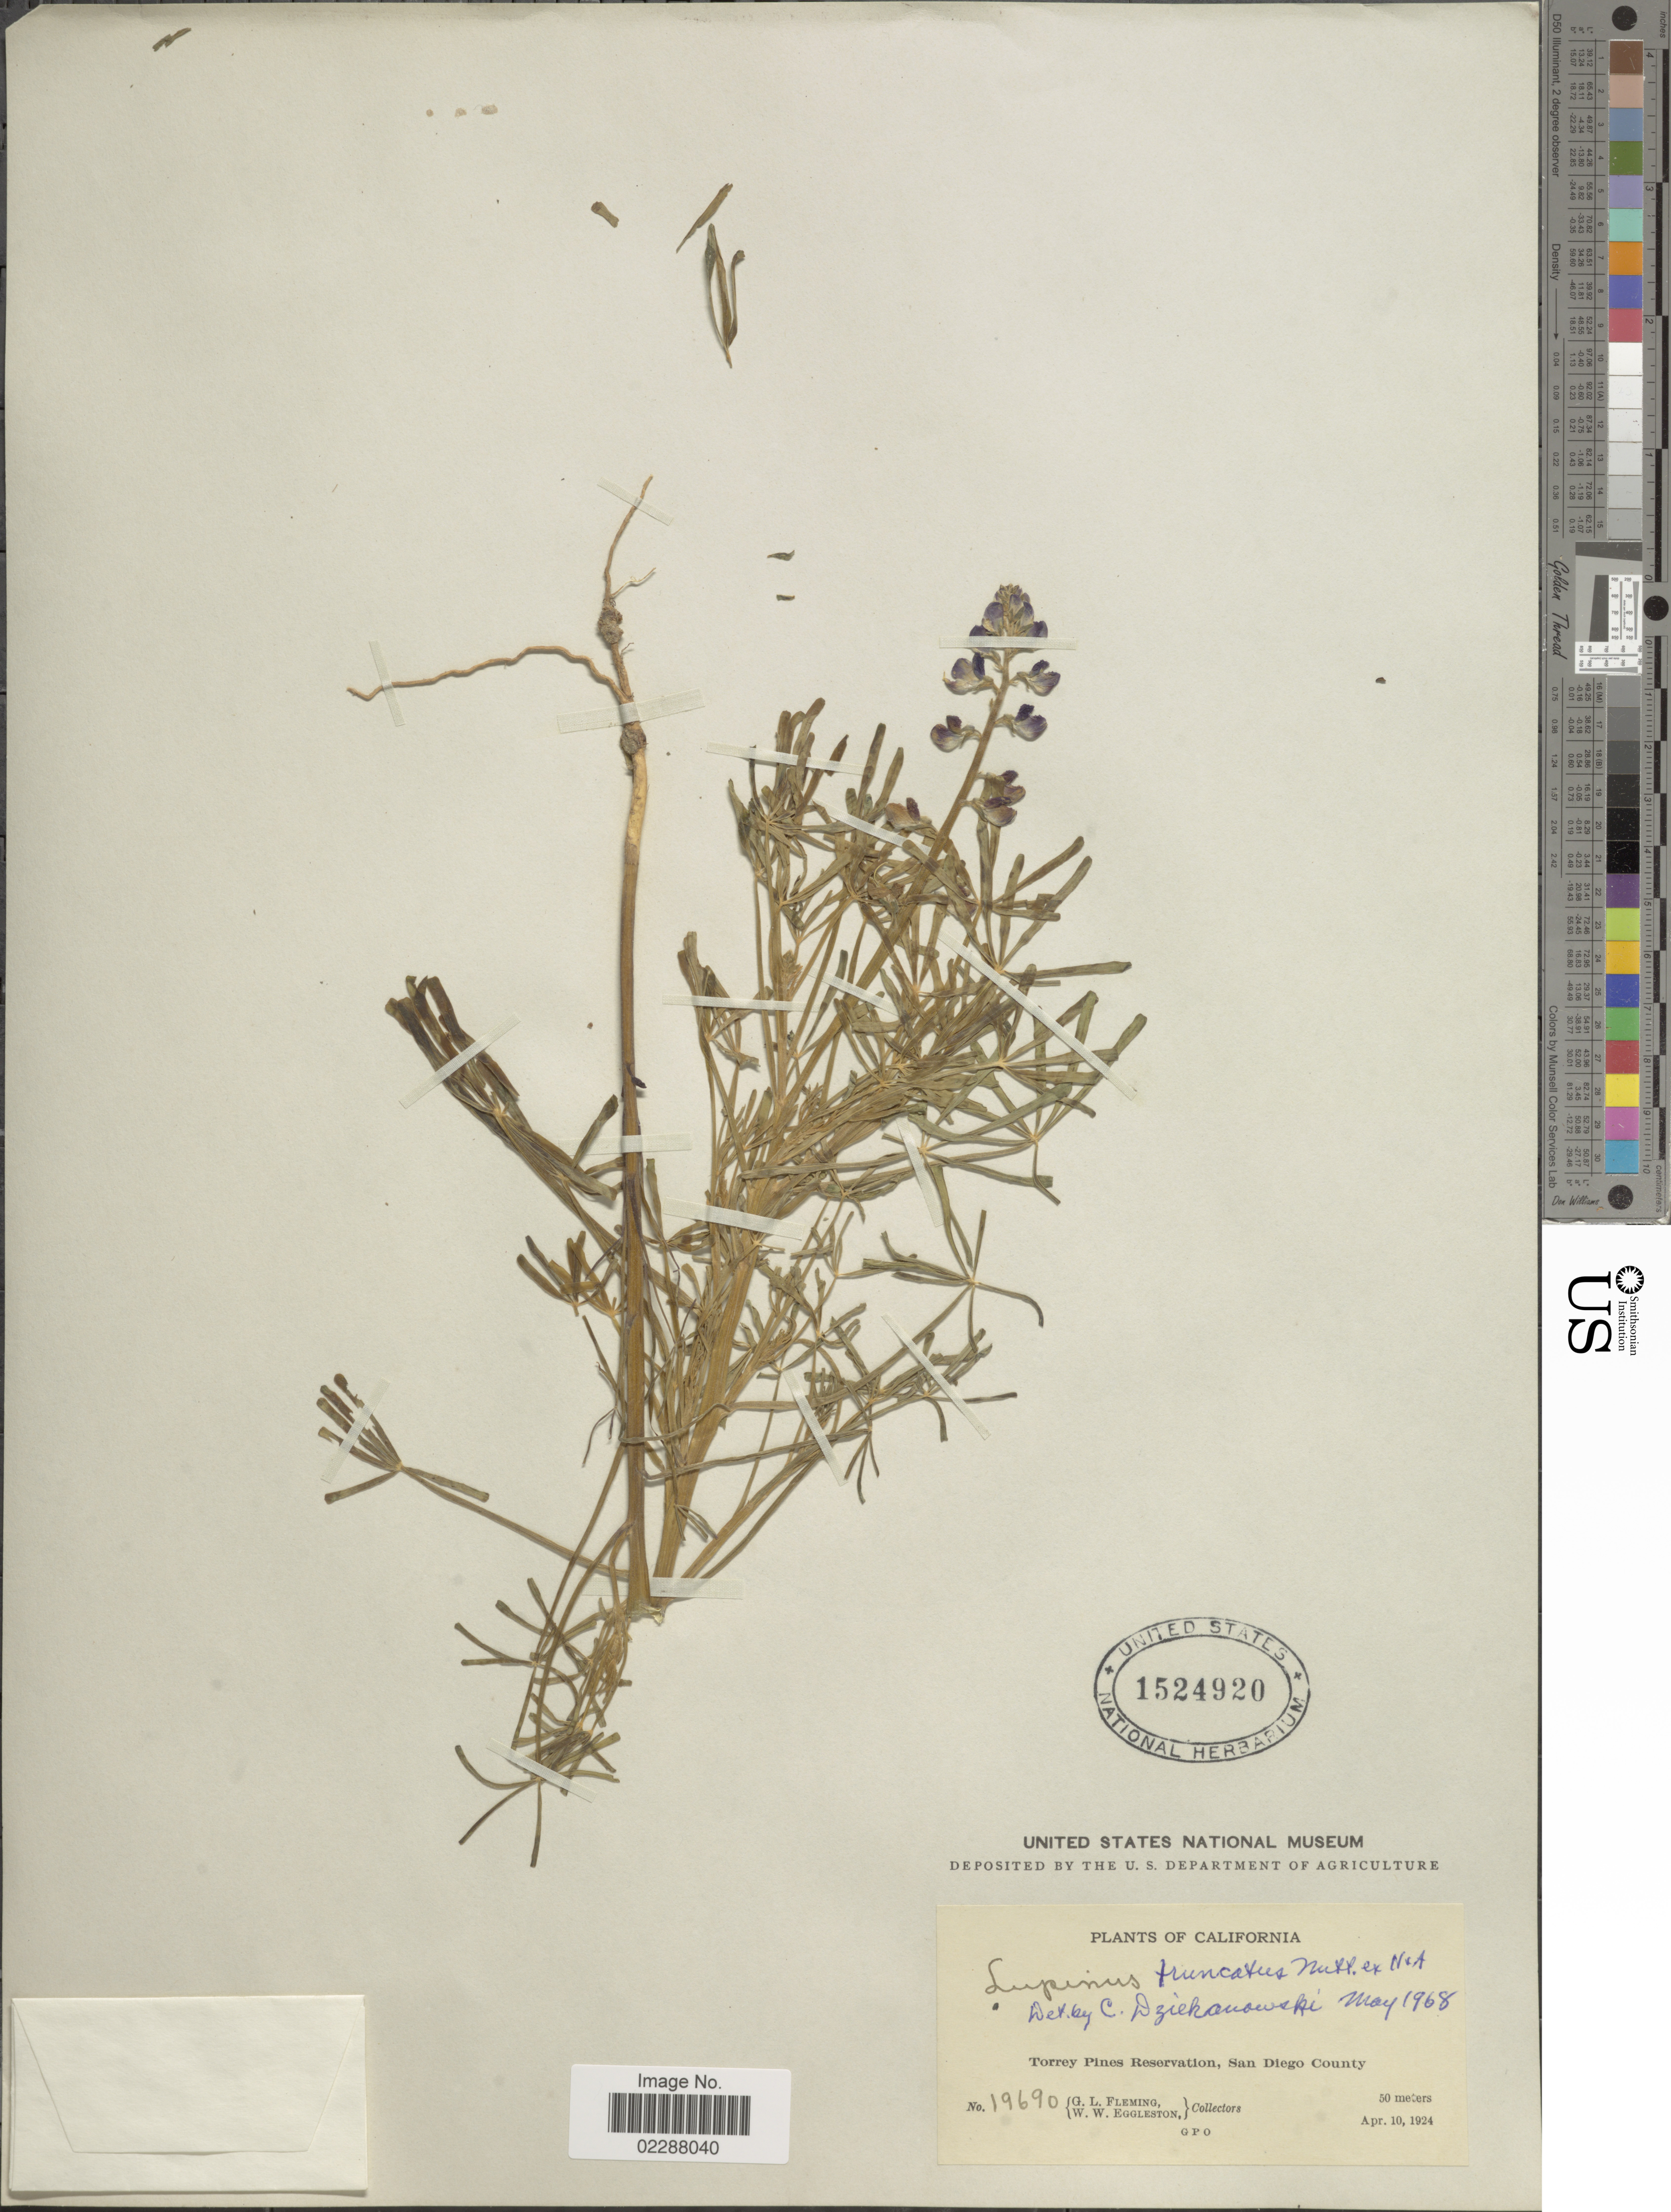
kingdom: Plantae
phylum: Tracheophyta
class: Magnoliopsida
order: Fabales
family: Fabaceae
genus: Lupinus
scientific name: Lupinus truncatus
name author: Nutt. ex Hook. & Arn.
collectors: G. Fleming & W. W. Eggleston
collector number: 19690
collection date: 1924-04-10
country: United States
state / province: California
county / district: San Diego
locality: Torrey Pines Reservation, San Diego County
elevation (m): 50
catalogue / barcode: US 1524920